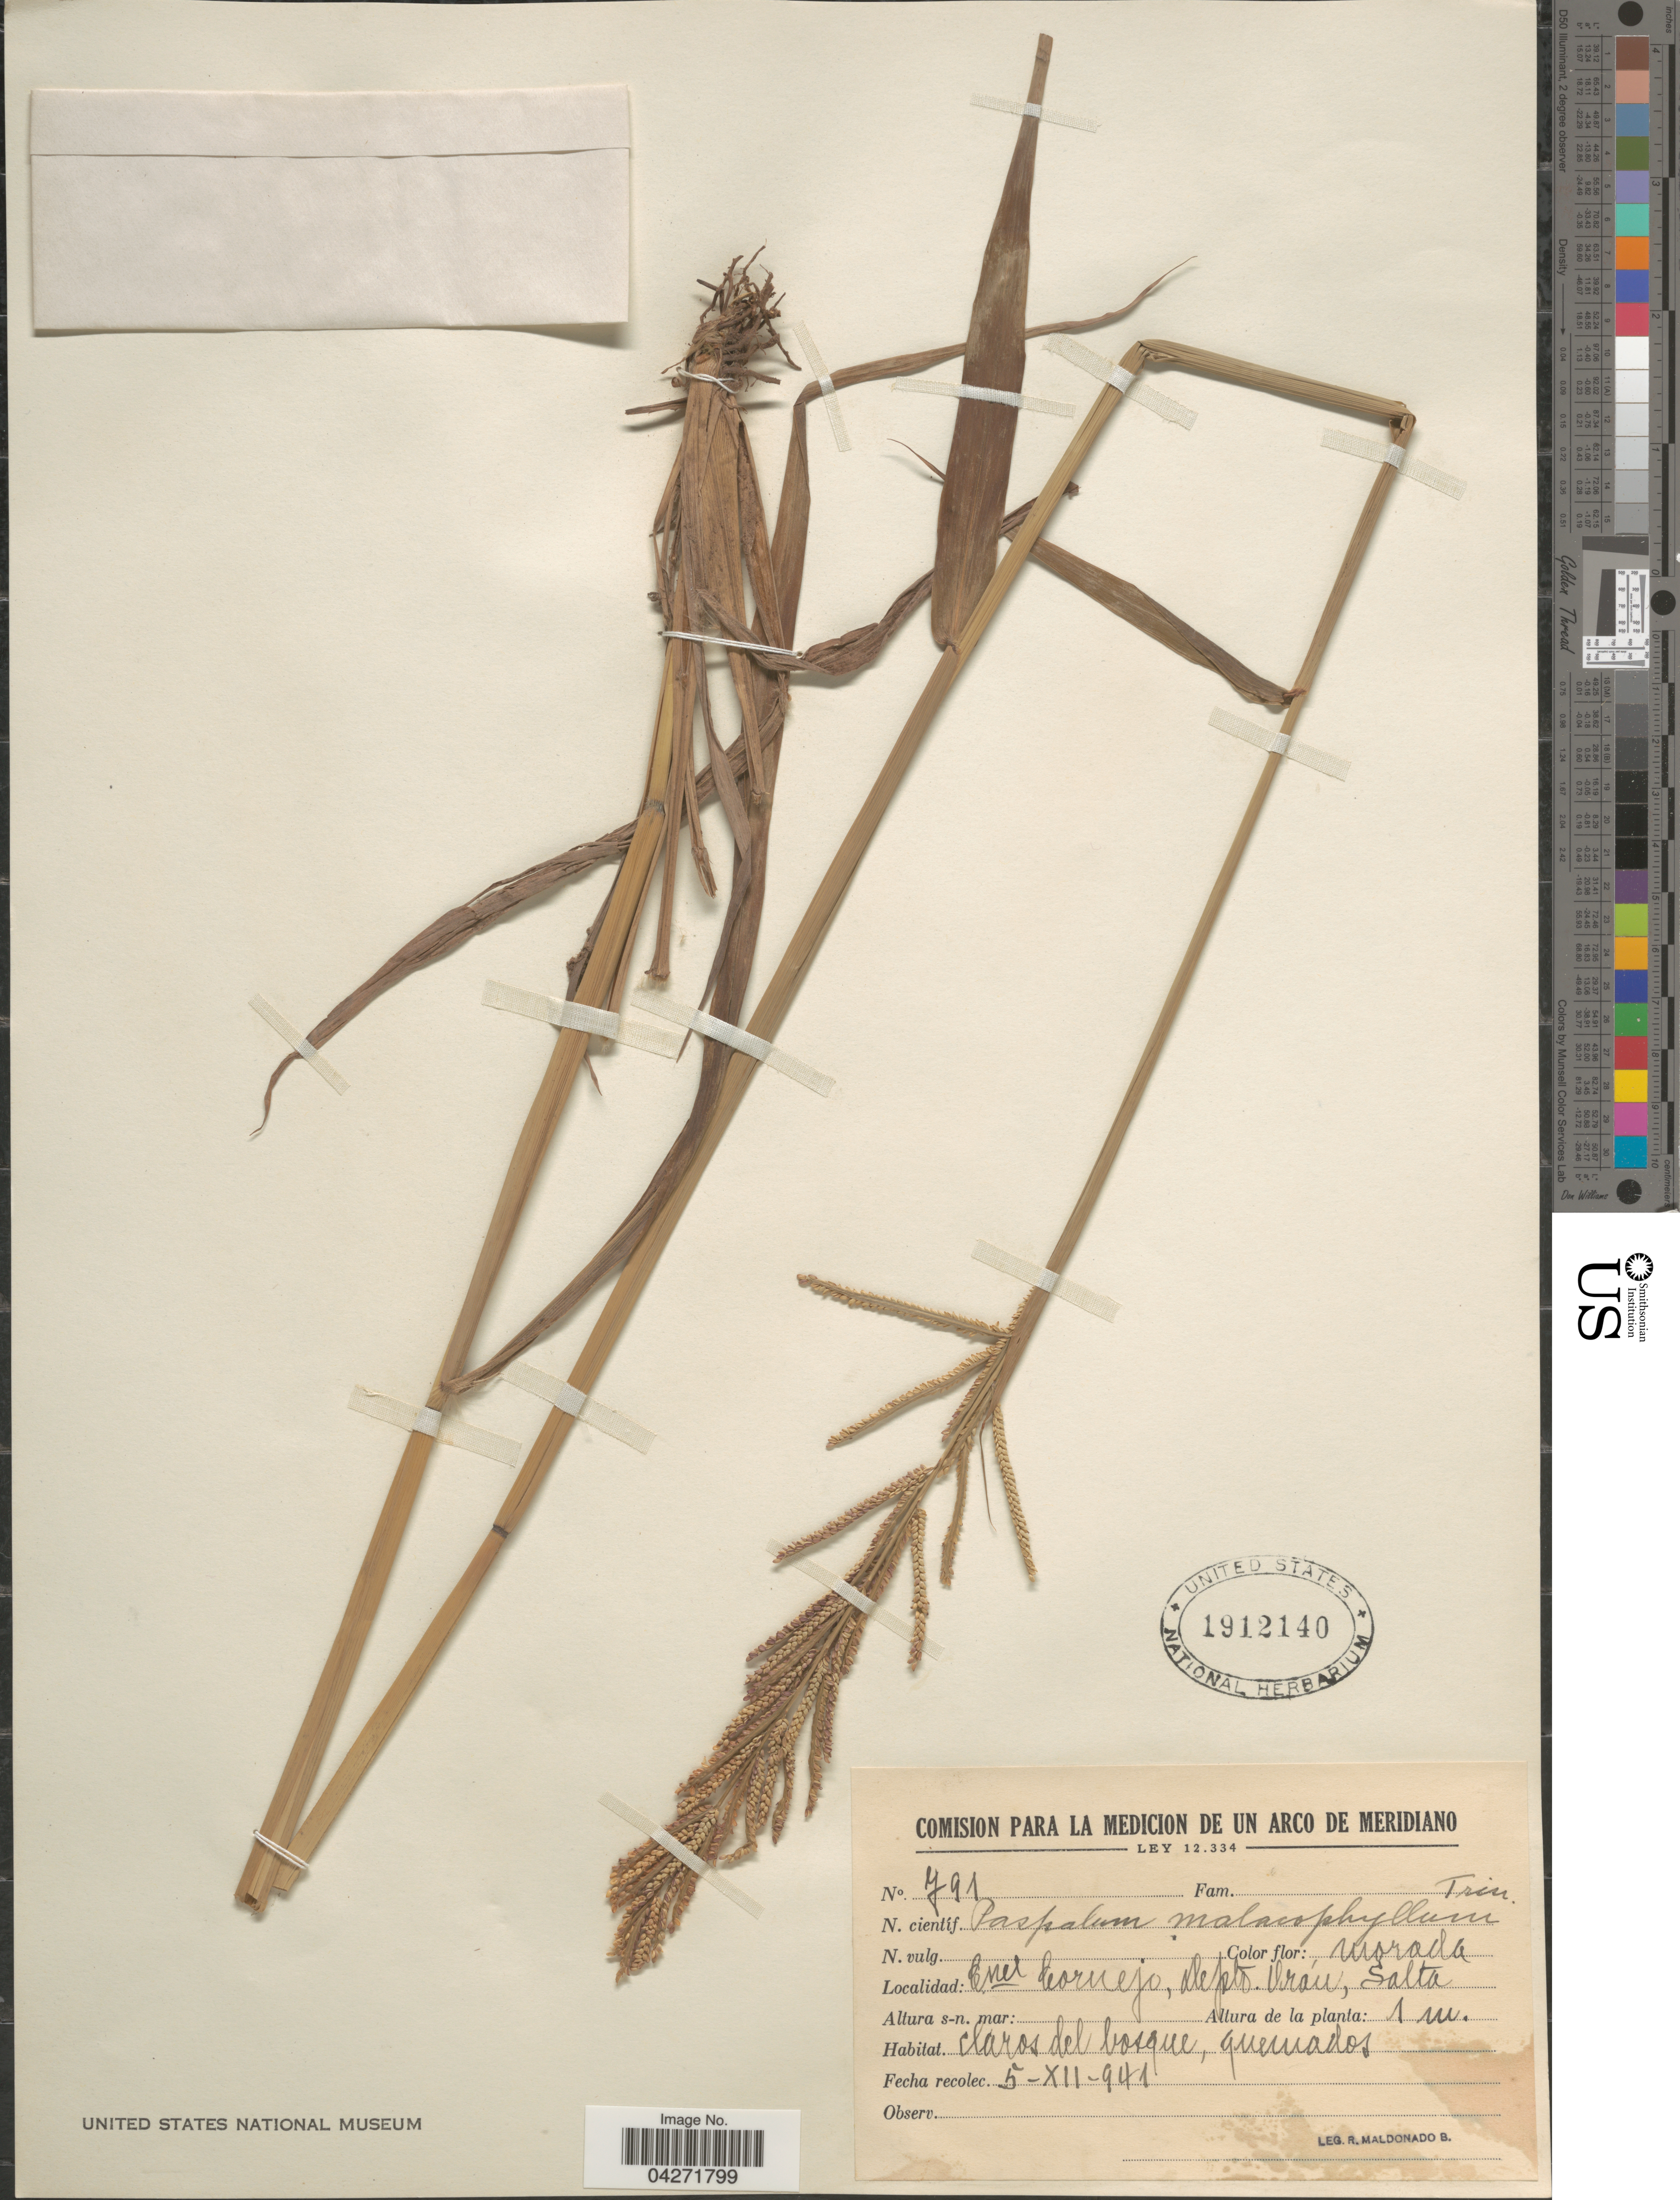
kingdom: Plantae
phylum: Tracheophyta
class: Liliopsida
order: Poales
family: Poaceae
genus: Paspalum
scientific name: Paspalum malacophyllum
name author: Trin.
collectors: R. Maldonado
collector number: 791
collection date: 1941-12-05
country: Argentina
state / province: Salta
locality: Cnel Cornejo, Depto. Orán.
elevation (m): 1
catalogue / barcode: US 1912140